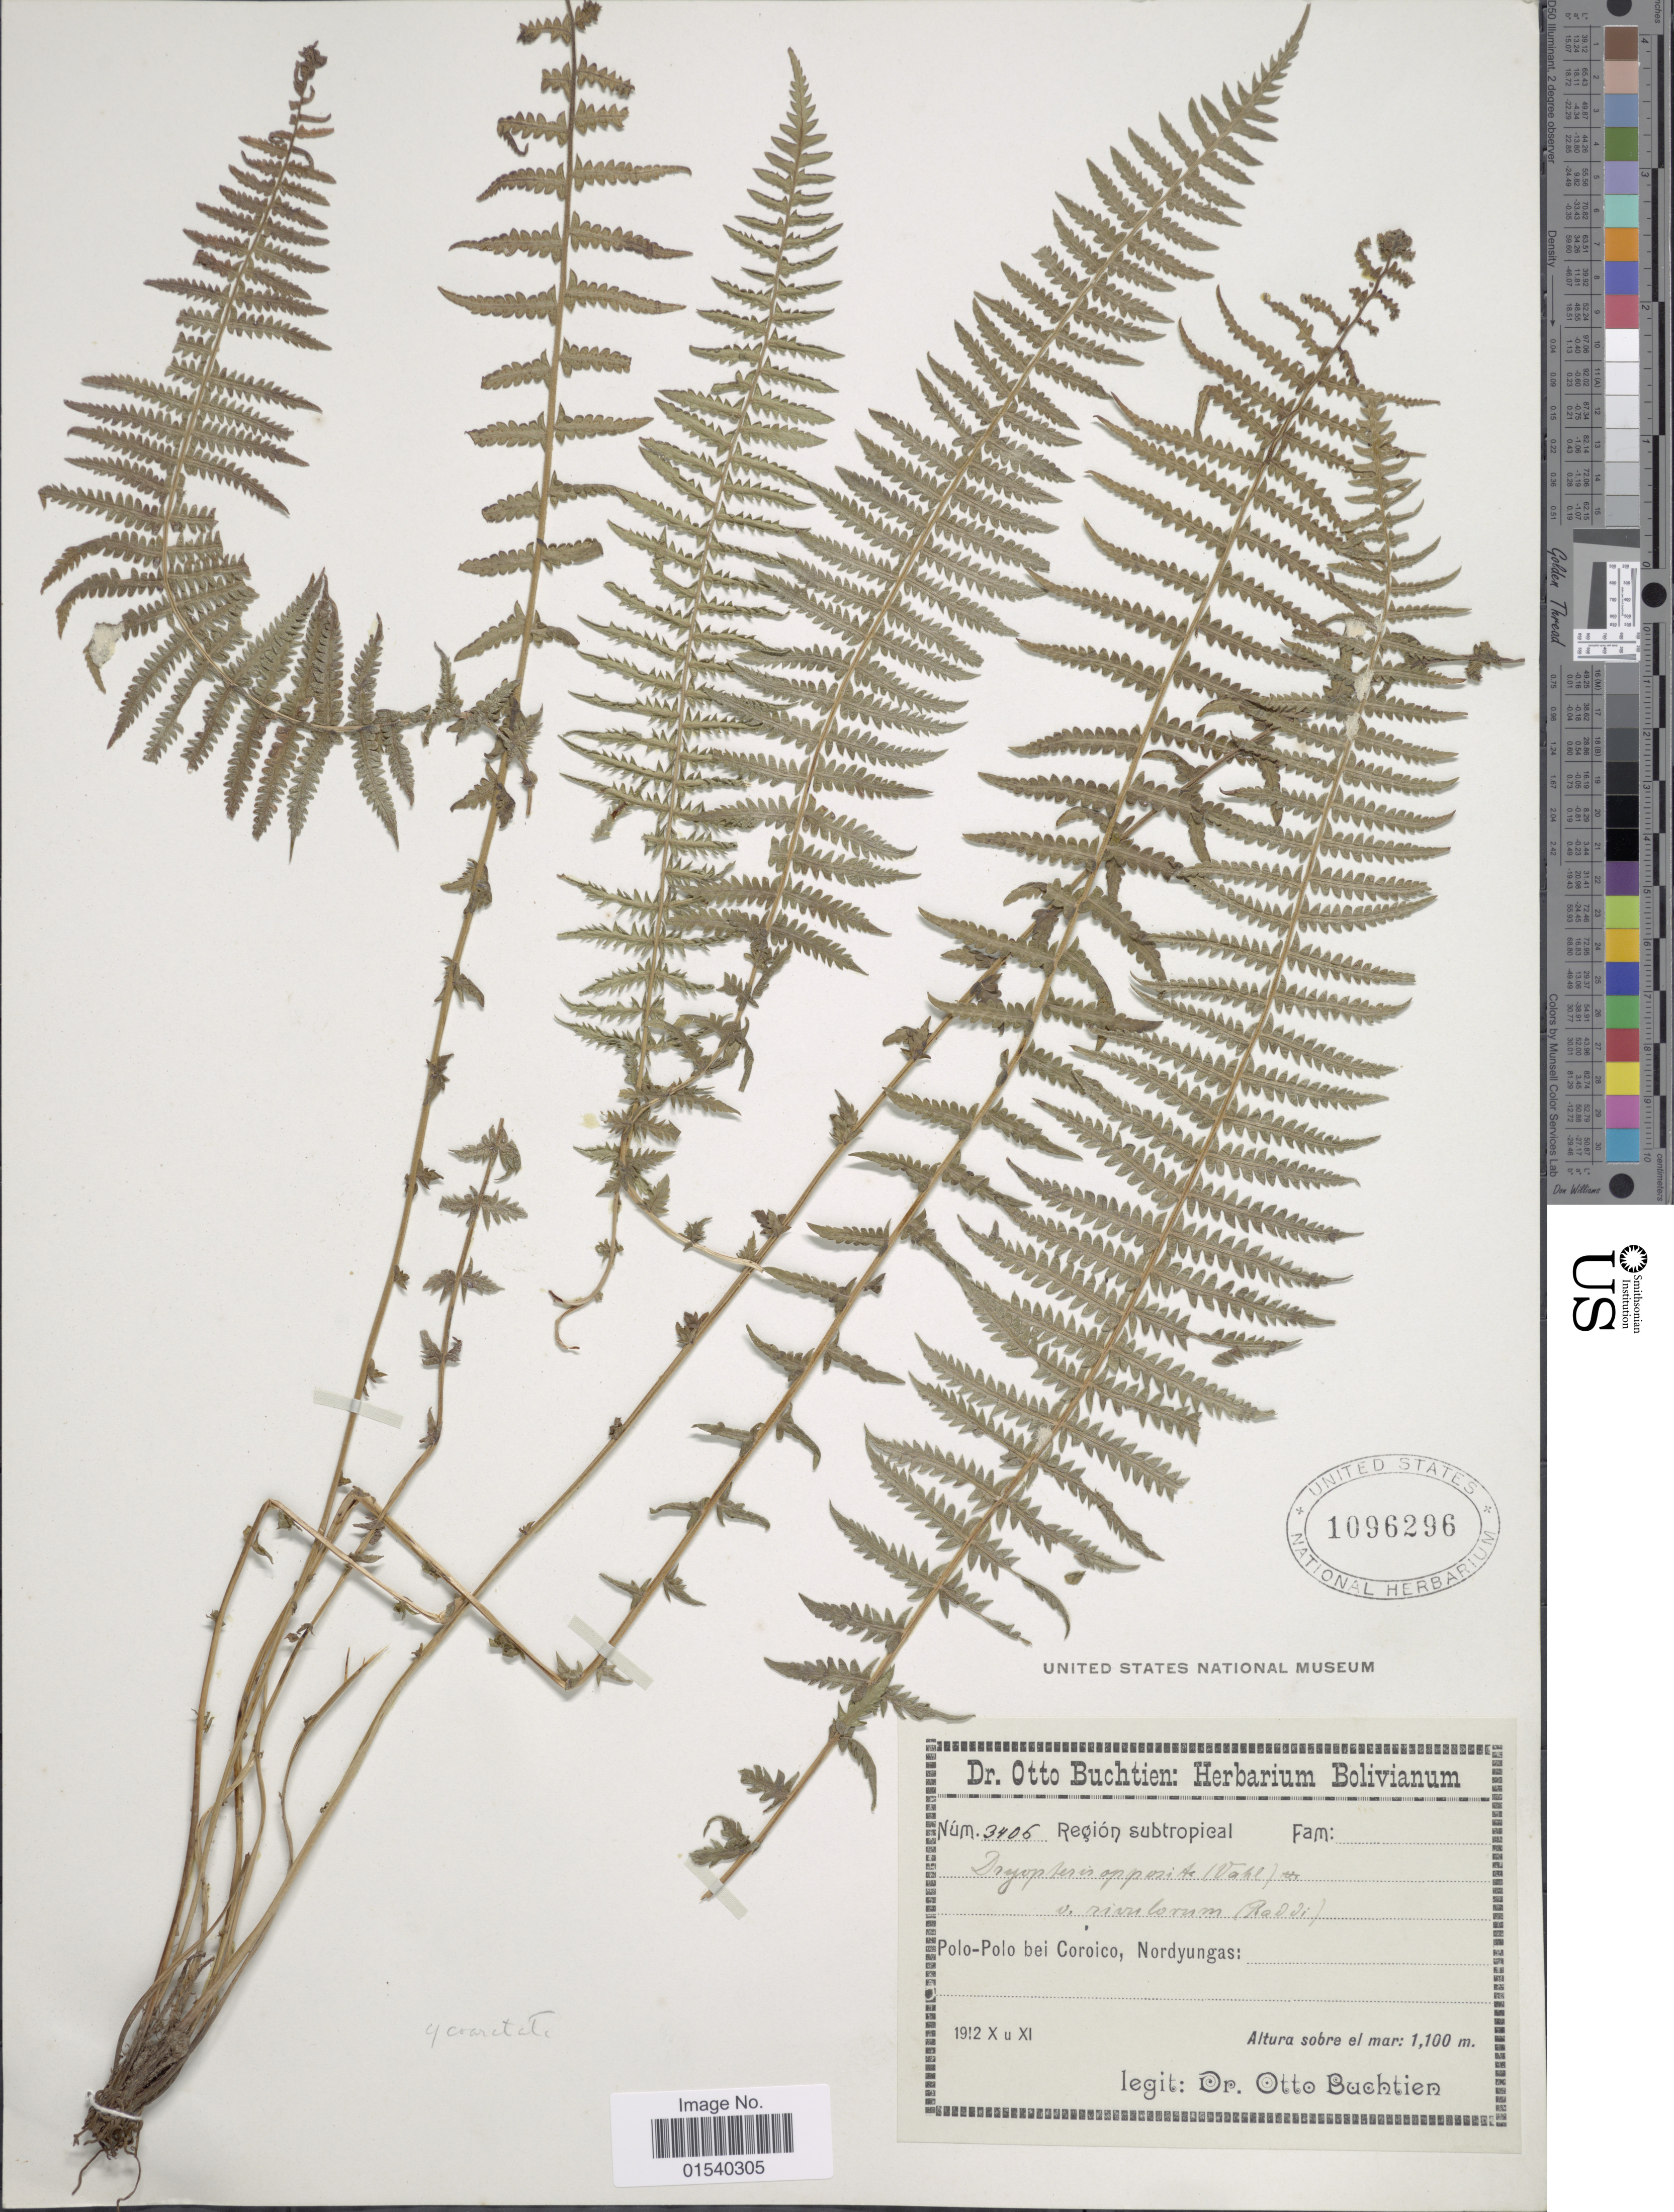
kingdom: Plantae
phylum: Tracheophyta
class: Polypodiopsida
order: Polypodiales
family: Thelypteridaceae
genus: Amauropelta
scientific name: Amauropelta opposita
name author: (Vahl) Pic. Serm.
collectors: O. Buchtien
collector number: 3406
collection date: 1912-10/1912-11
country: Bolivia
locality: Polo-Polo bei Coroico, Nordyungas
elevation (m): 1100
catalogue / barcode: US 1096296